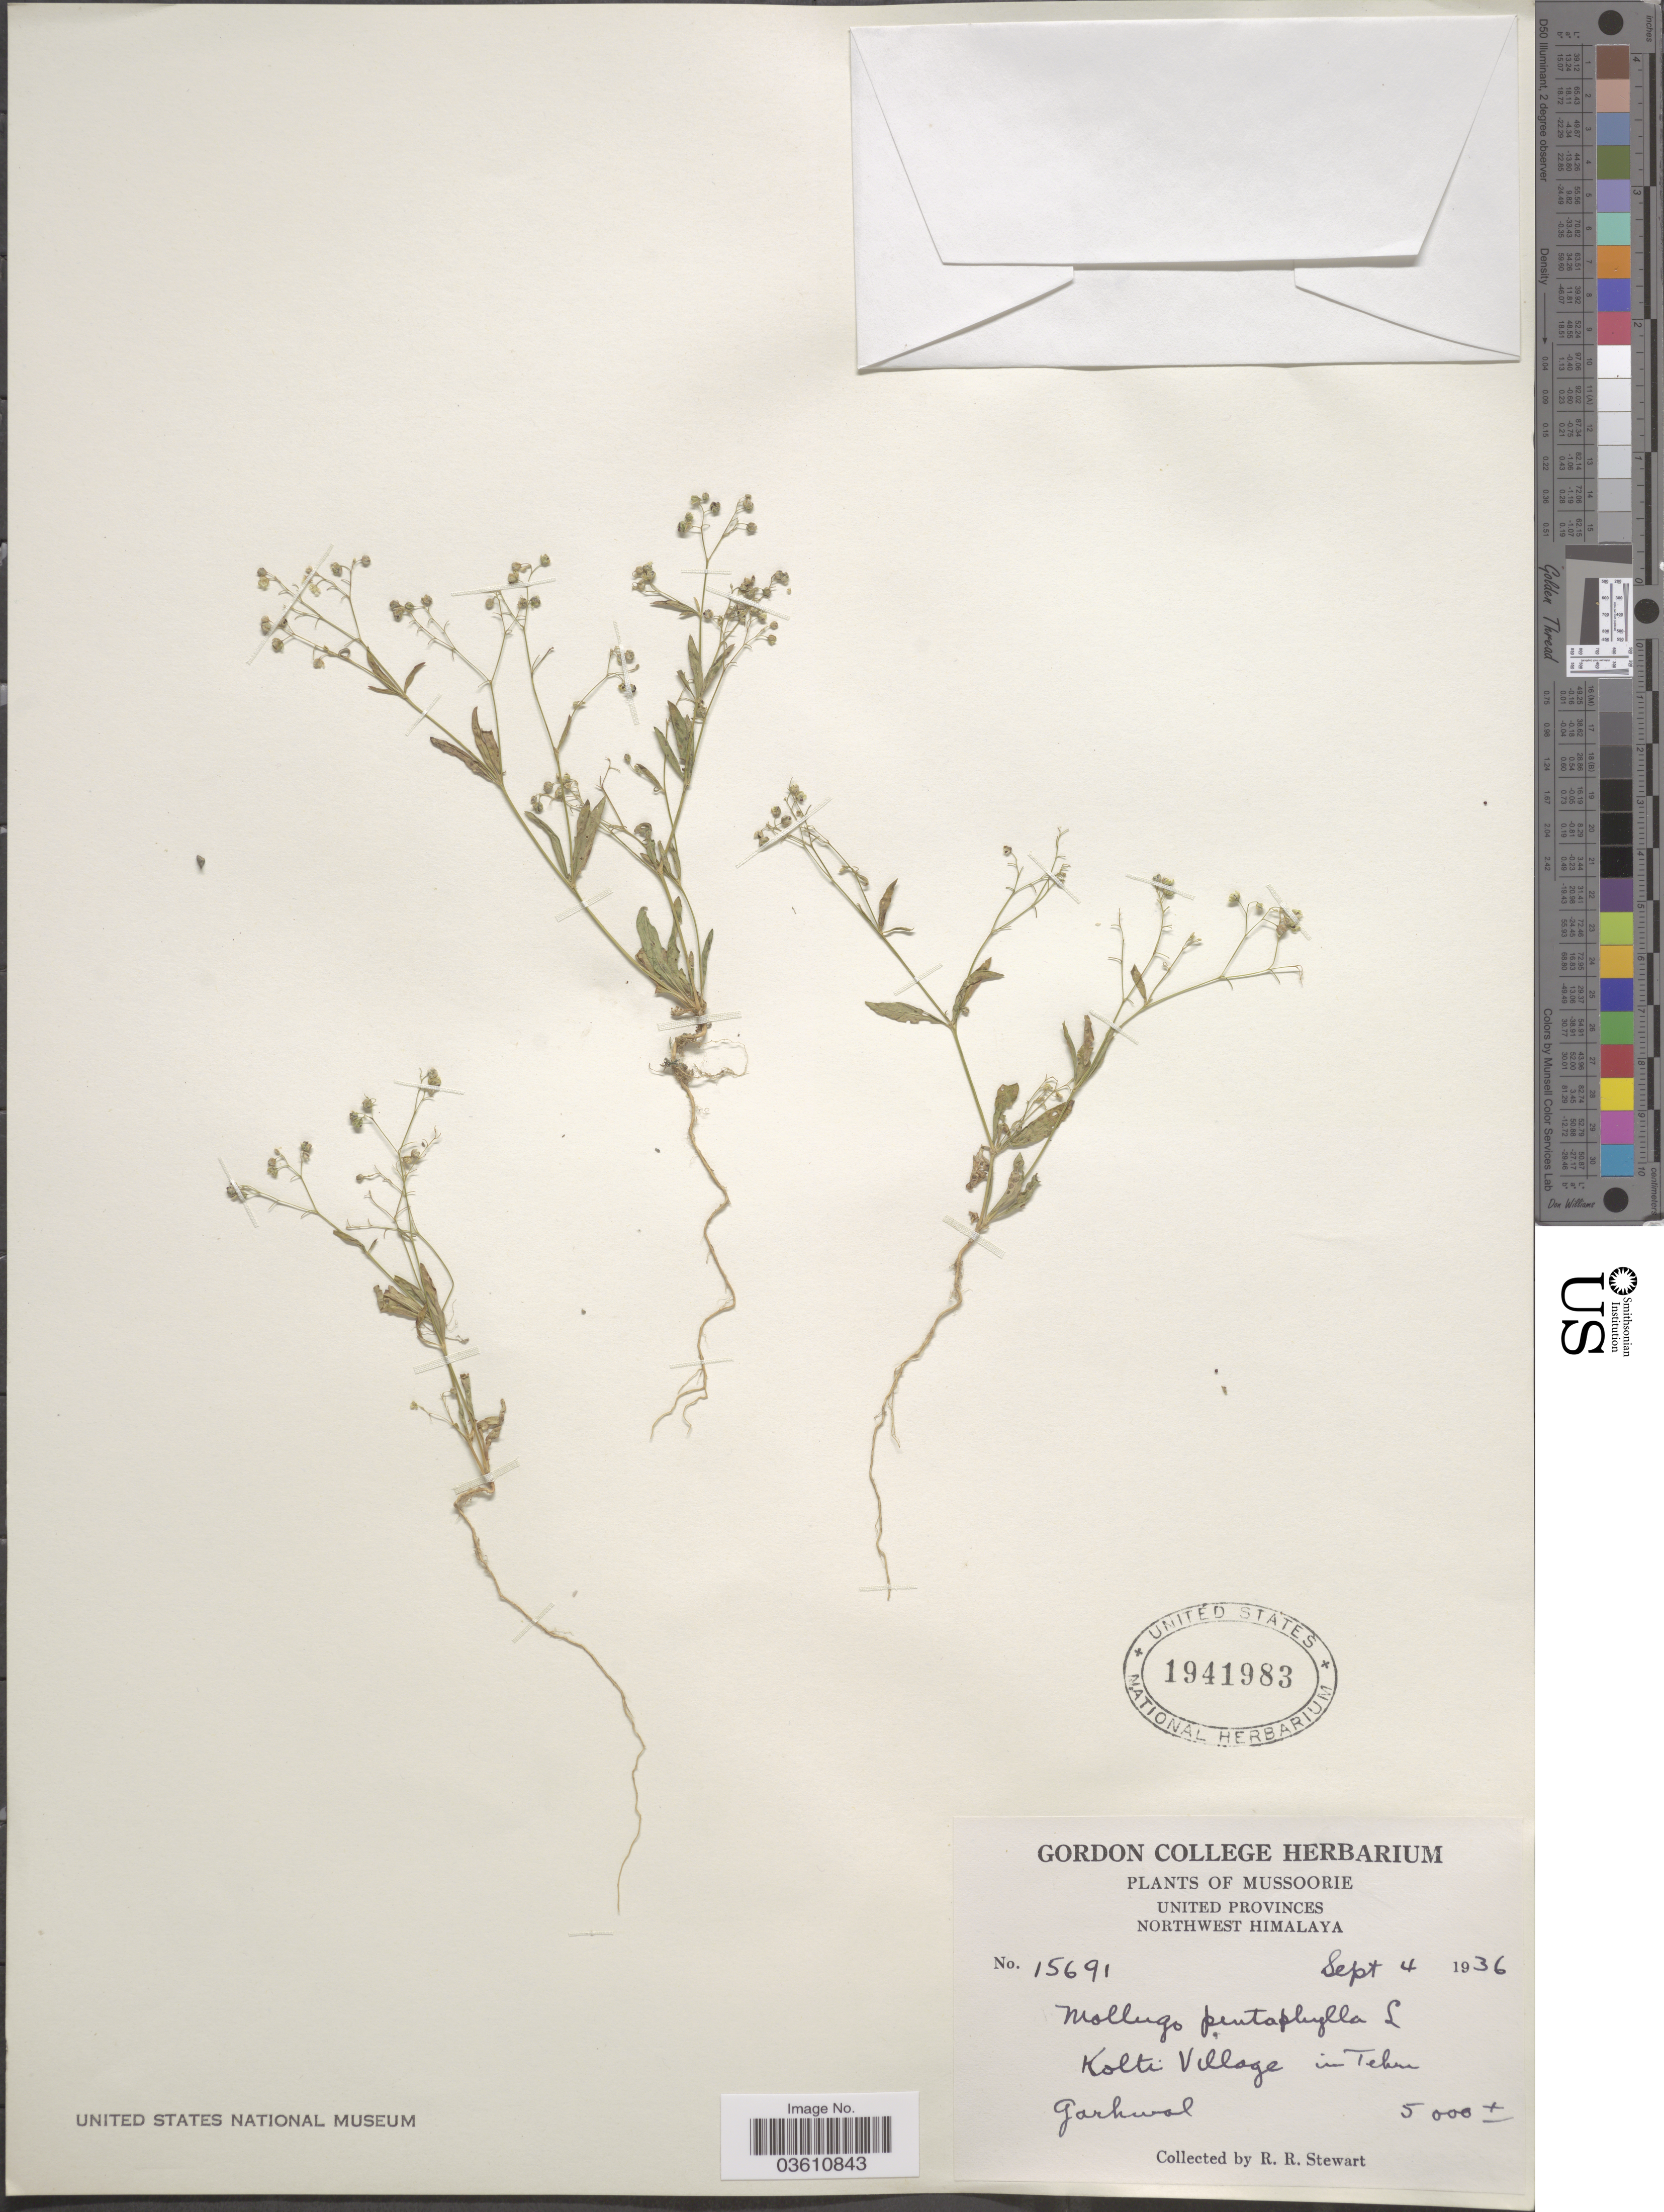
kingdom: Plantae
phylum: Tracheophyta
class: Magnoliopsida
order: Caryophyllales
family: Molluginaceae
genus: Trigastrotheca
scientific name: Trigastrotheca pentaphylla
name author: (L.) Thulin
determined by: Strong, Mark T., (BOT), Smithsonian Institution - National Museum of Natural History (UNITED STATES)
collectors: R. Stewart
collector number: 15691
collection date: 1936-09-04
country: India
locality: Mussoorie United Provinces. Northwest Himalaya. Kolti Village in Tehri Garhwal.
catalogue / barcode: US 1941983